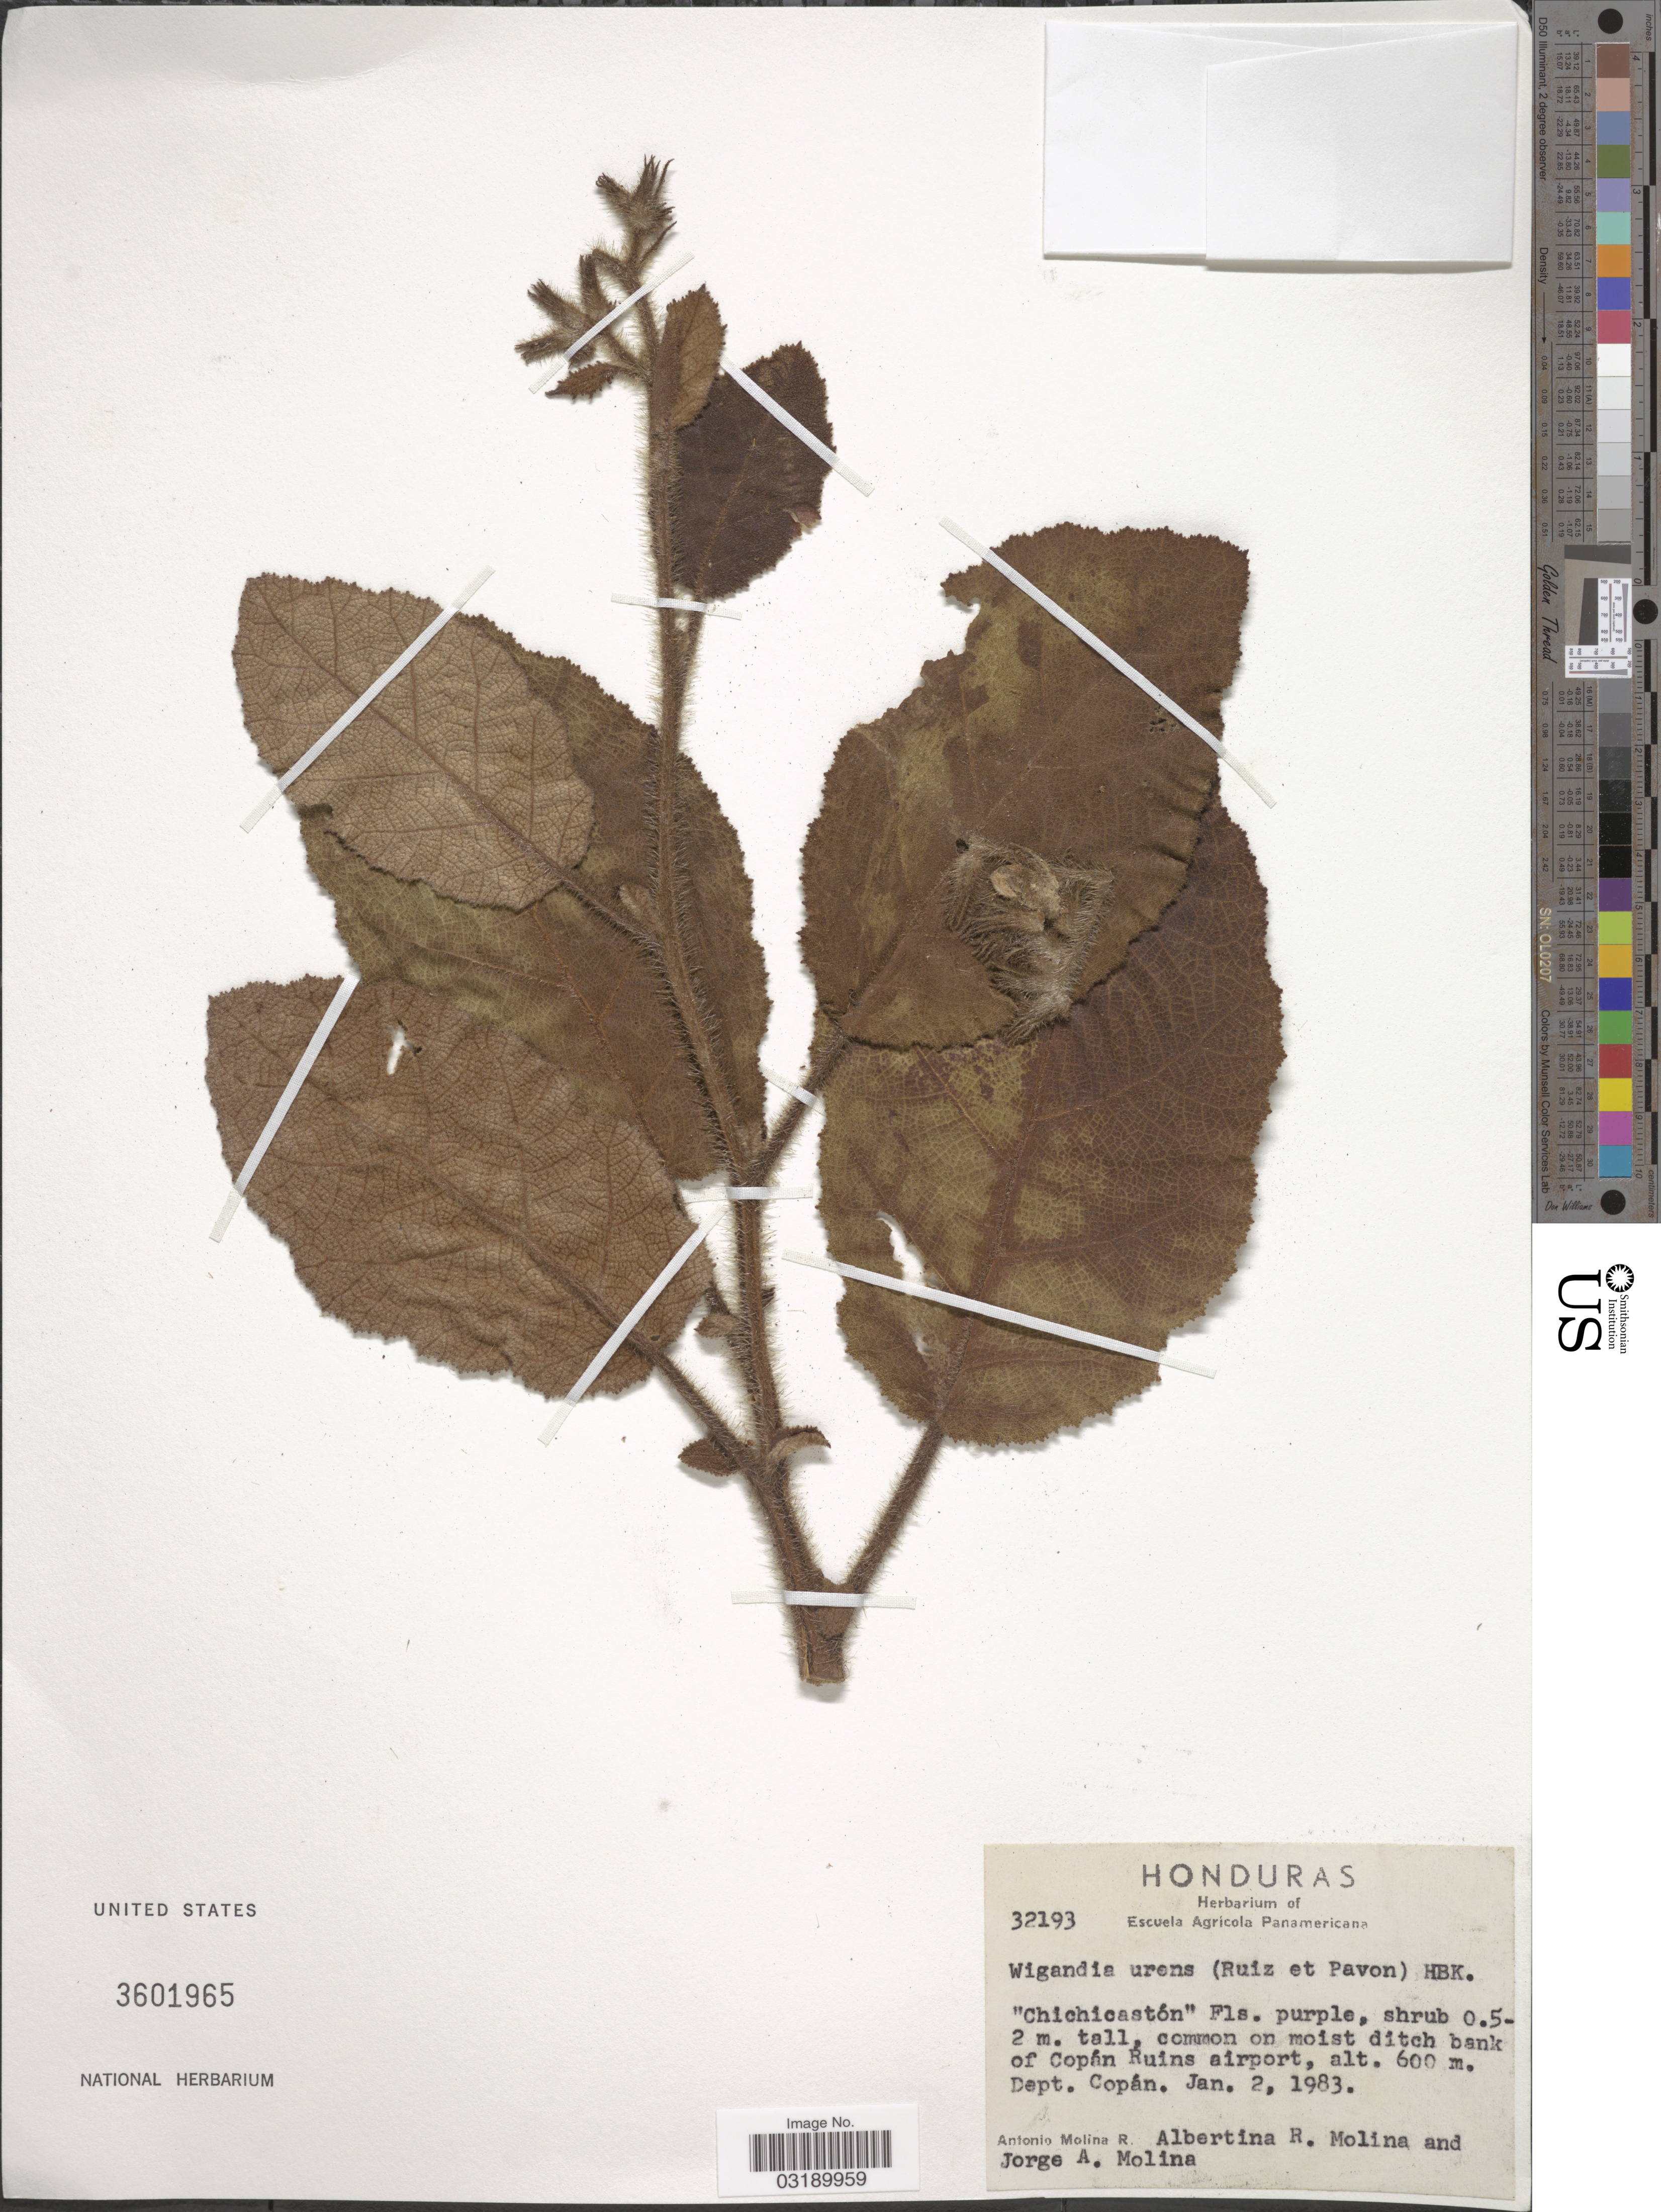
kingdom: Plantae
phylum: Tracheophyta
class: Magnoliopsida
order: Boraginales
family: Namaceae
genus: Wigandia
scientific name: Wigandia urens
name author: (Ruiz & Pav.) Kunth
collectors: A. Molina R., A. R. Molina & J. A. Molina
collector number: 32193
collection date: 1983-01-02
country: Honduras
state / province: Copán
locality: Copán Ruins airport. Dept. Copán.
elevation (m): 600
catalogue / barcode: US 3601965